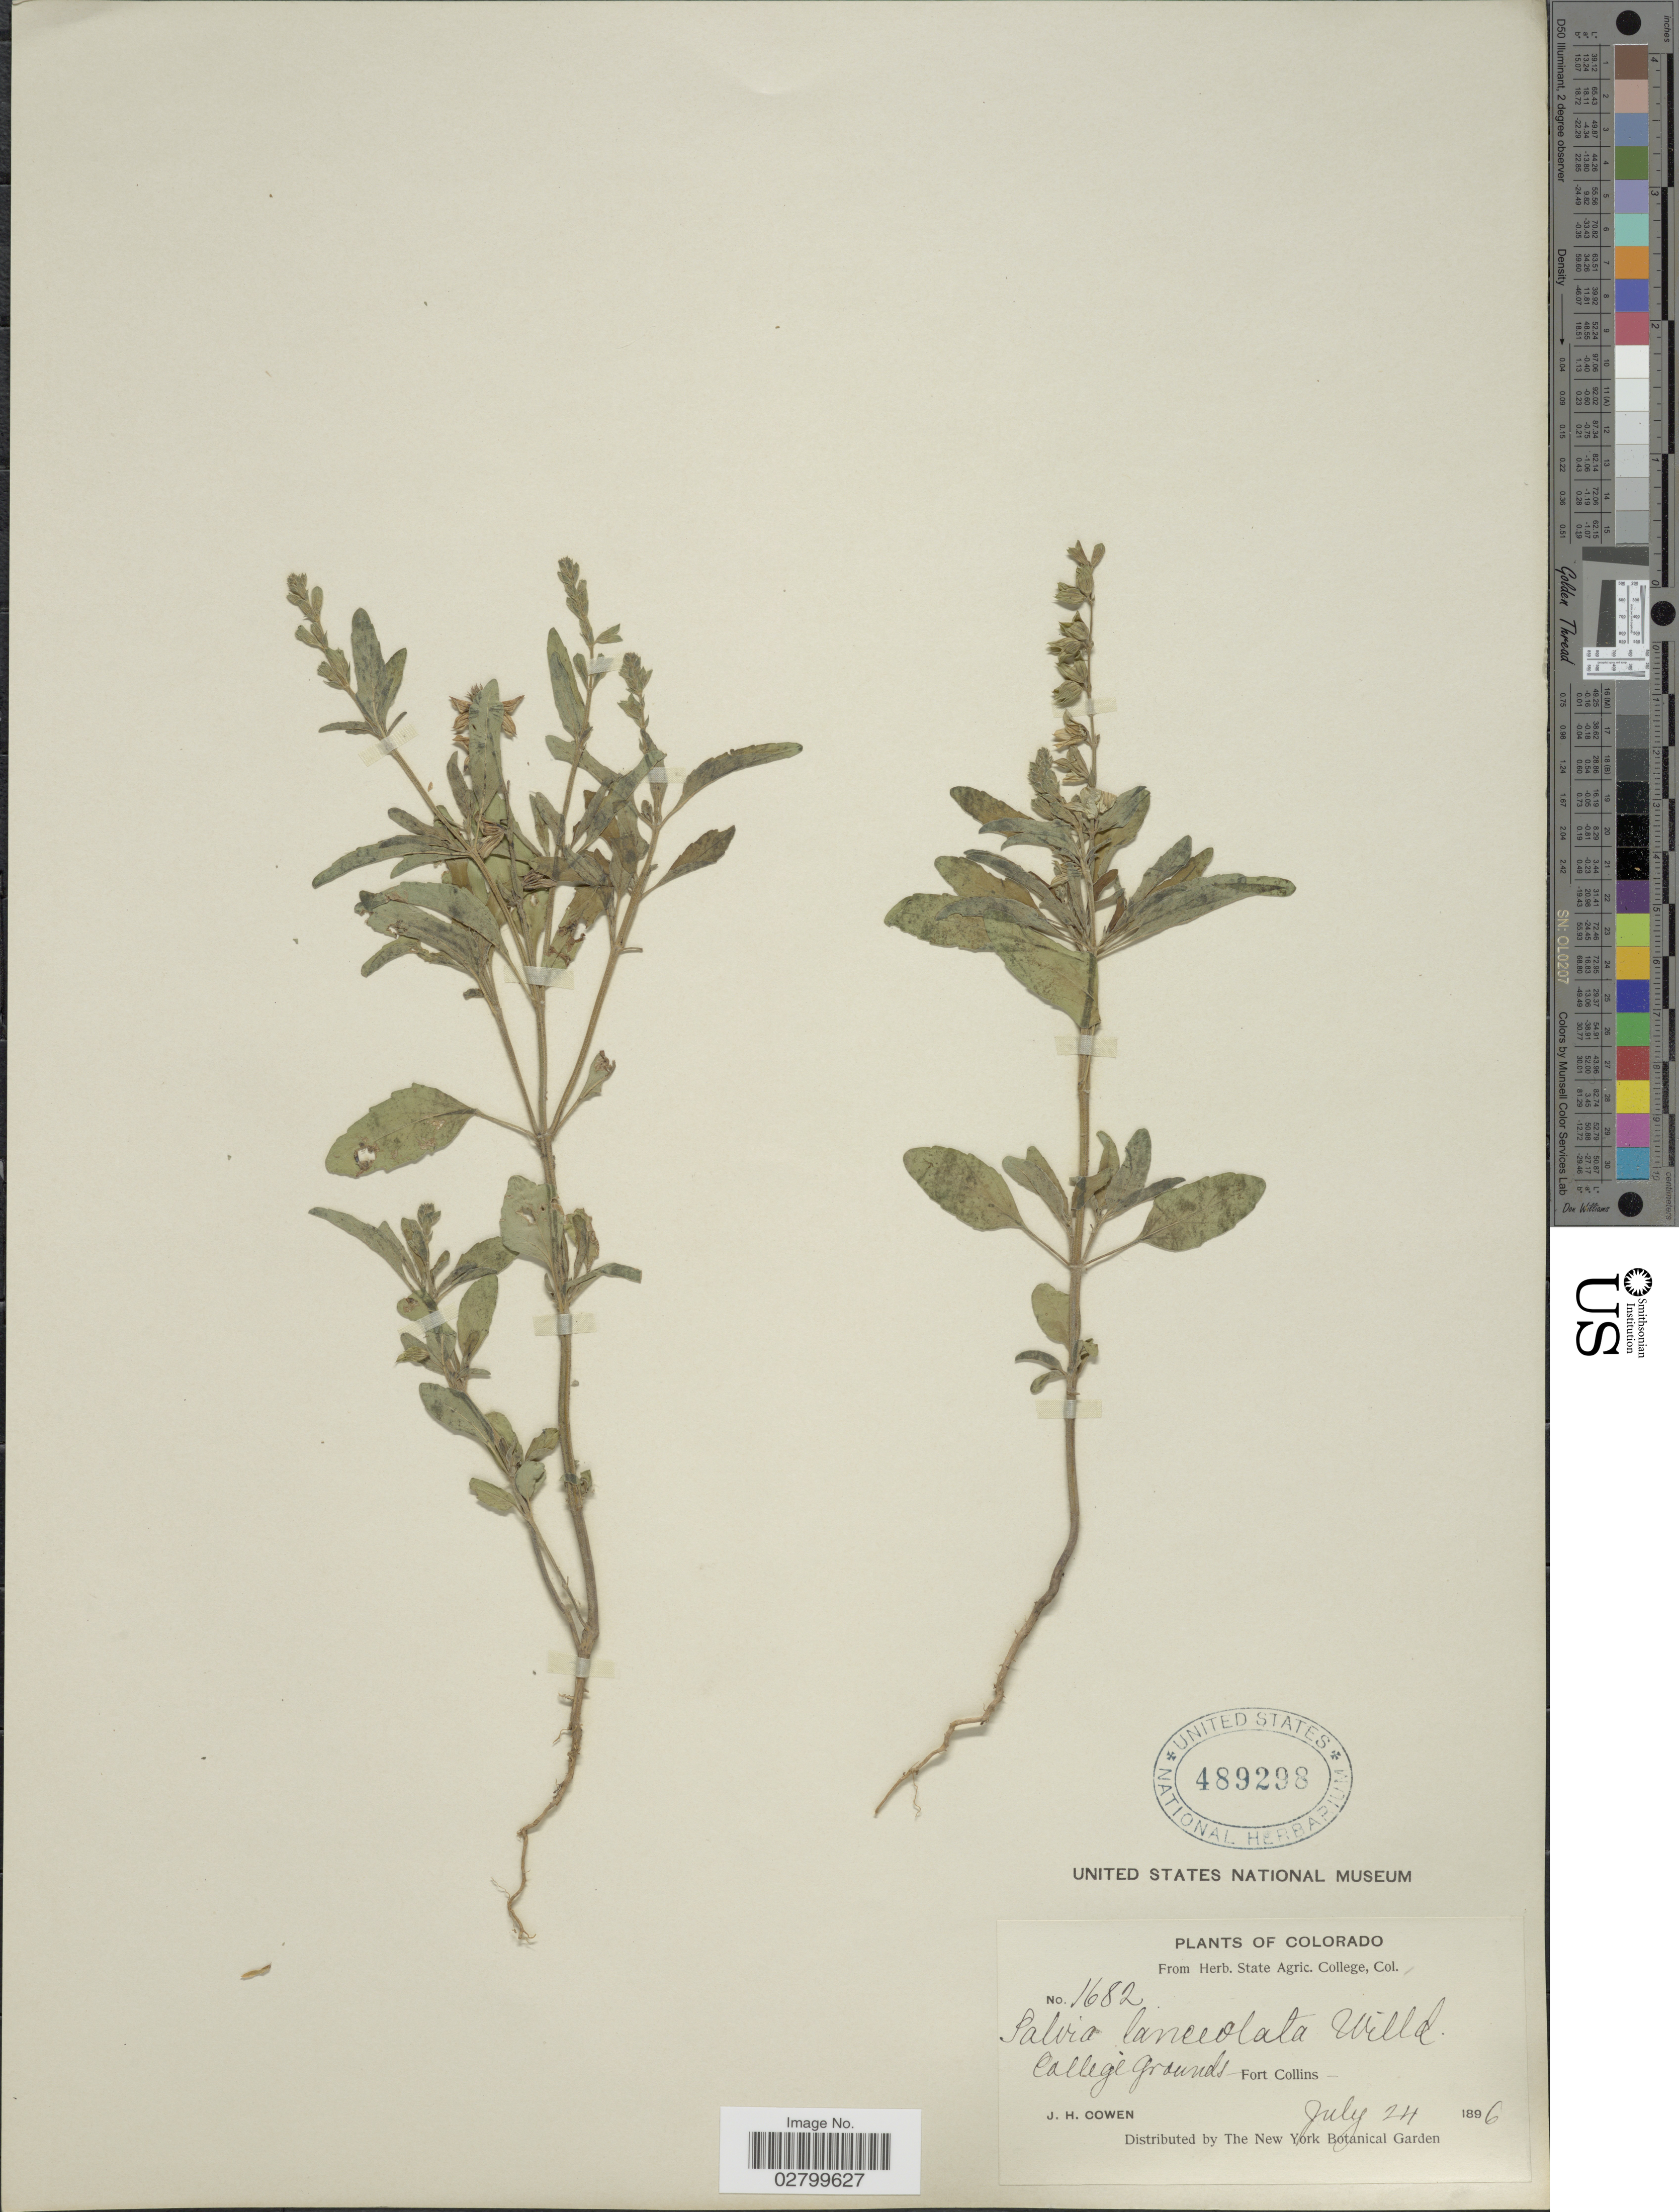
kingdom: Plantae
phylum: Tracheophyta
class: Magnoliopsida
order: Lamiales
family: Lamiaceae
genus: Salvia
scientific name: Salvia lanceolata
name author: Brouss.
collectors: J. H. Cowen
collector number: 1682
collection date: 1896-07-24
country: United States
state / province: Colorado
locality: College grounds - Fort Collins.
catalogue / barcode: US 489298